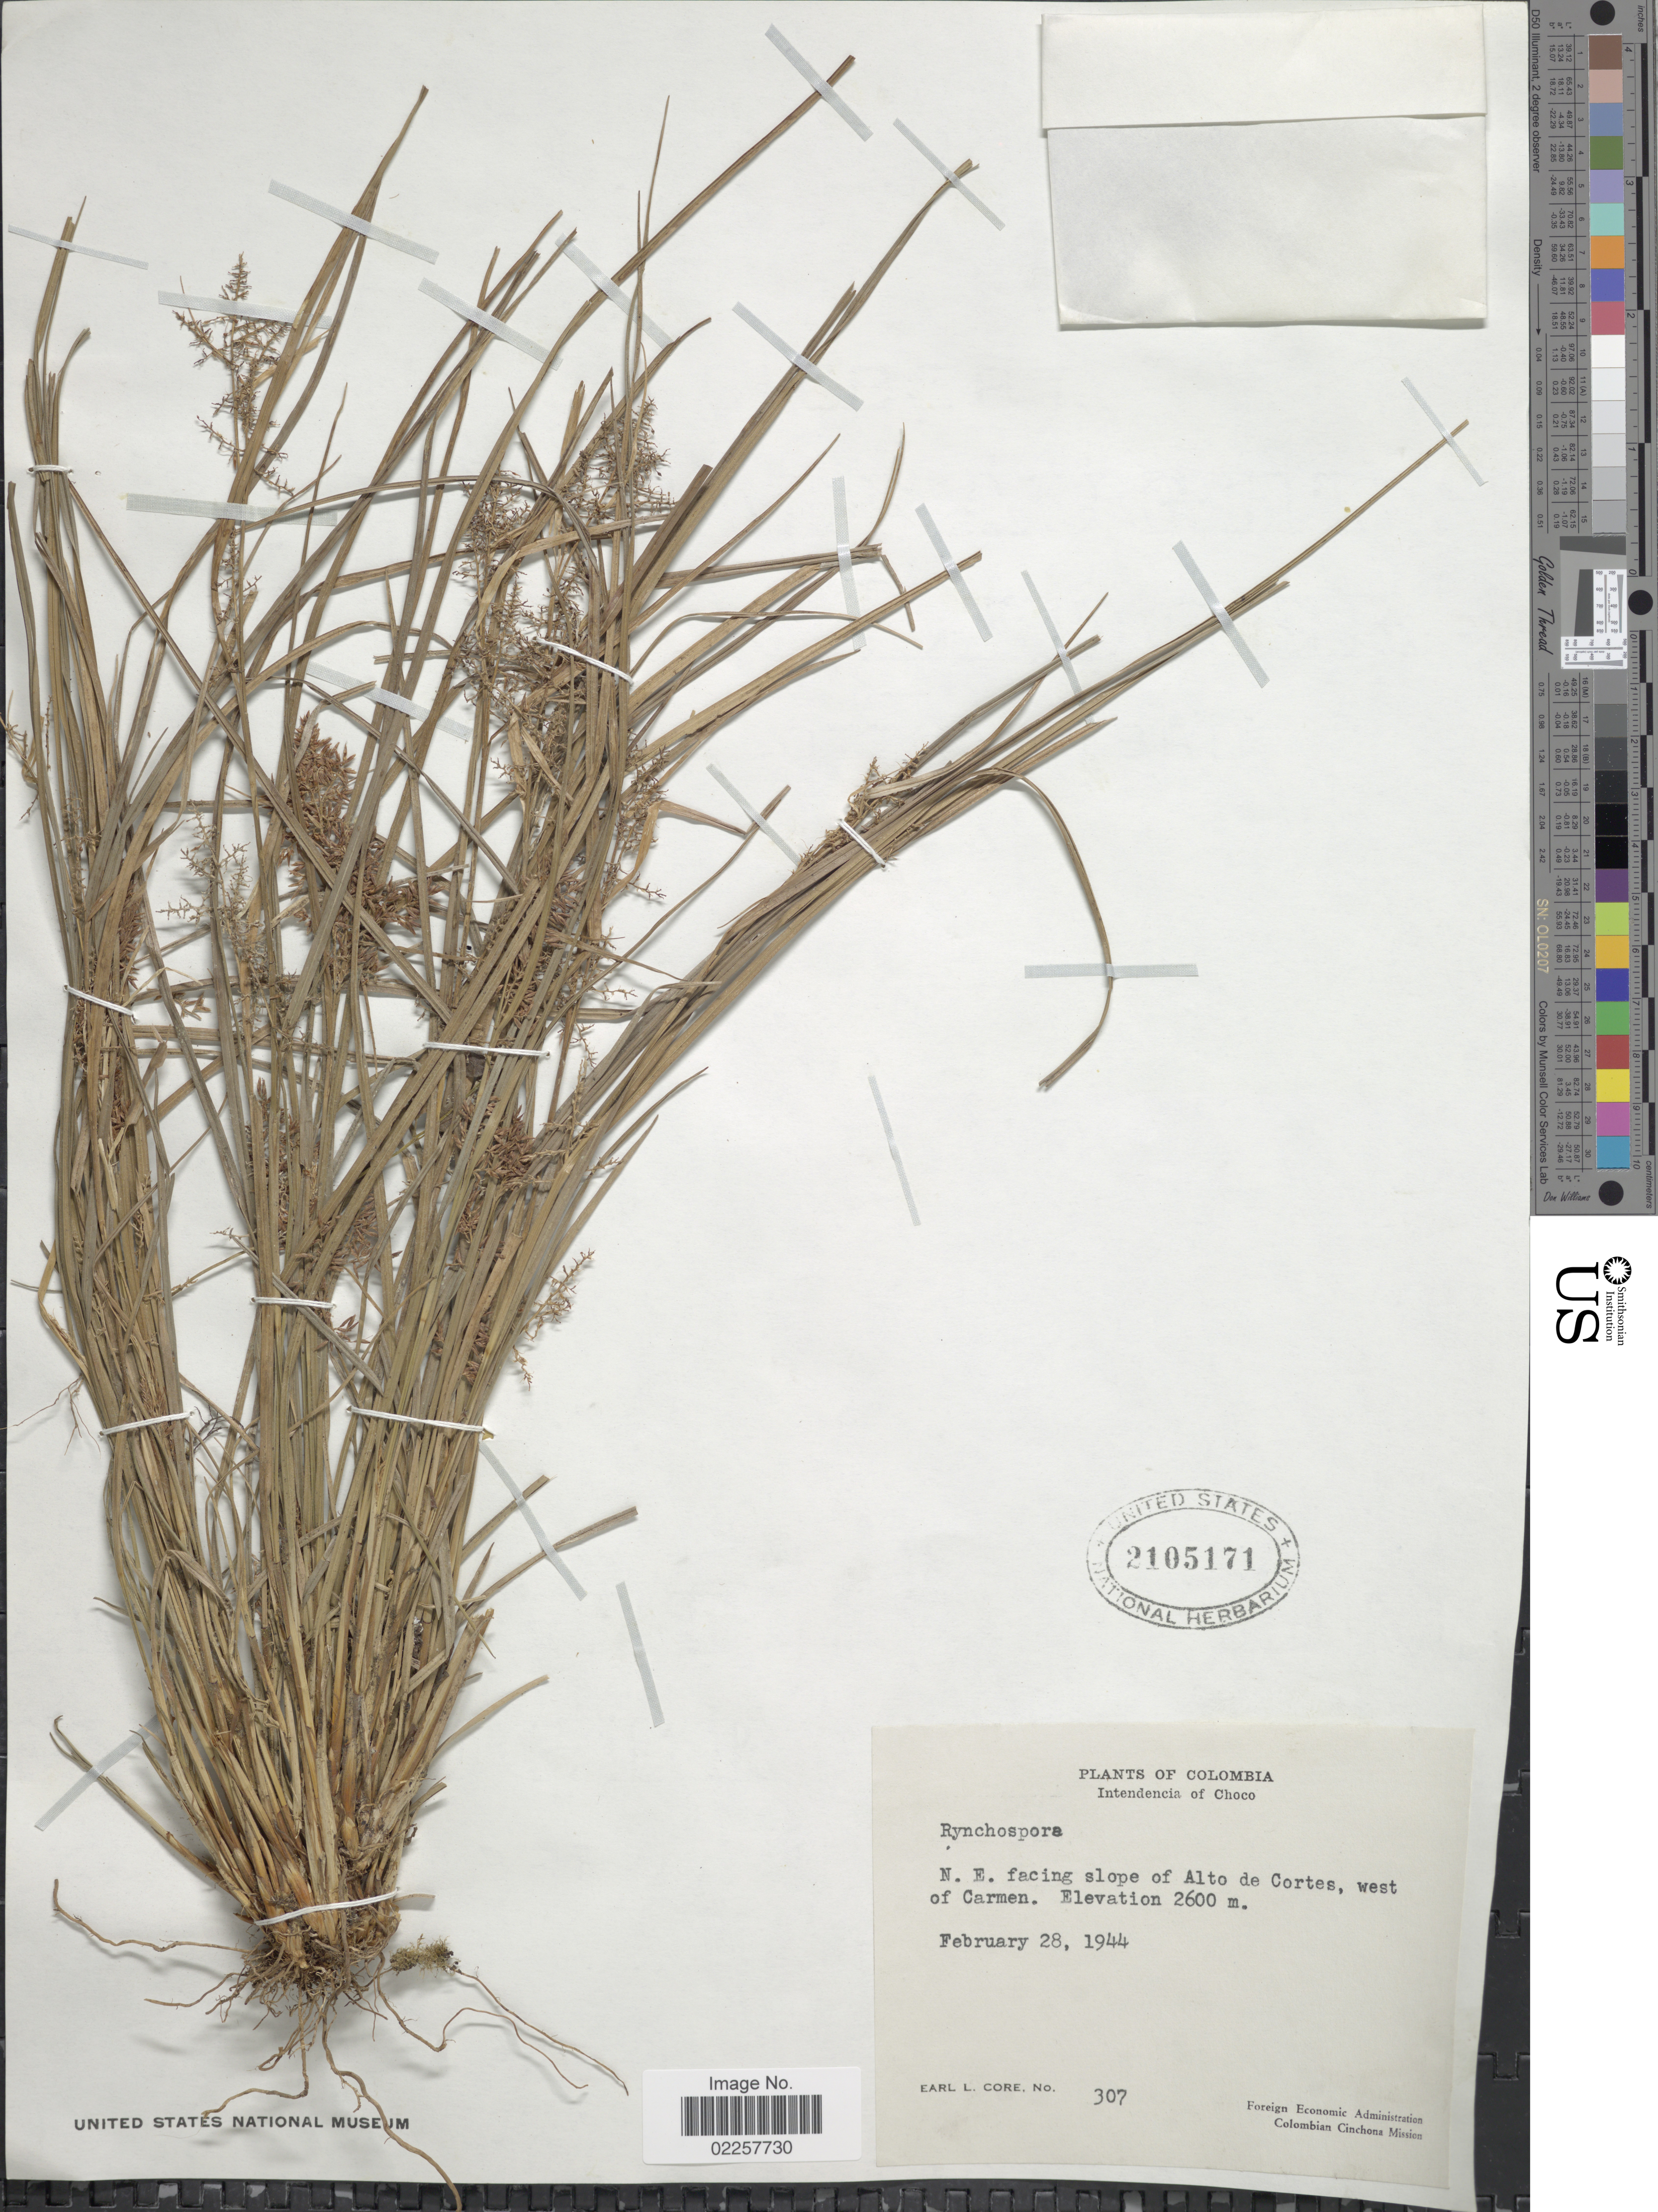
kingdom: Plantae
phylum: Tracheophyta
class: Liliopsida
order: Poales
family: Cyperaceae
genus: Rhynchospora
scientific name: Rhynchospora sp.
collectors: E. L. Core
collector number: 307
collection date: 1944-02-28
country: Colombia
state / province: Chocó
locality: N.E. facing slope of Alto de Cortes, west of Carmen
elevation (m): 2600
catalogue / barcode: US 2105171